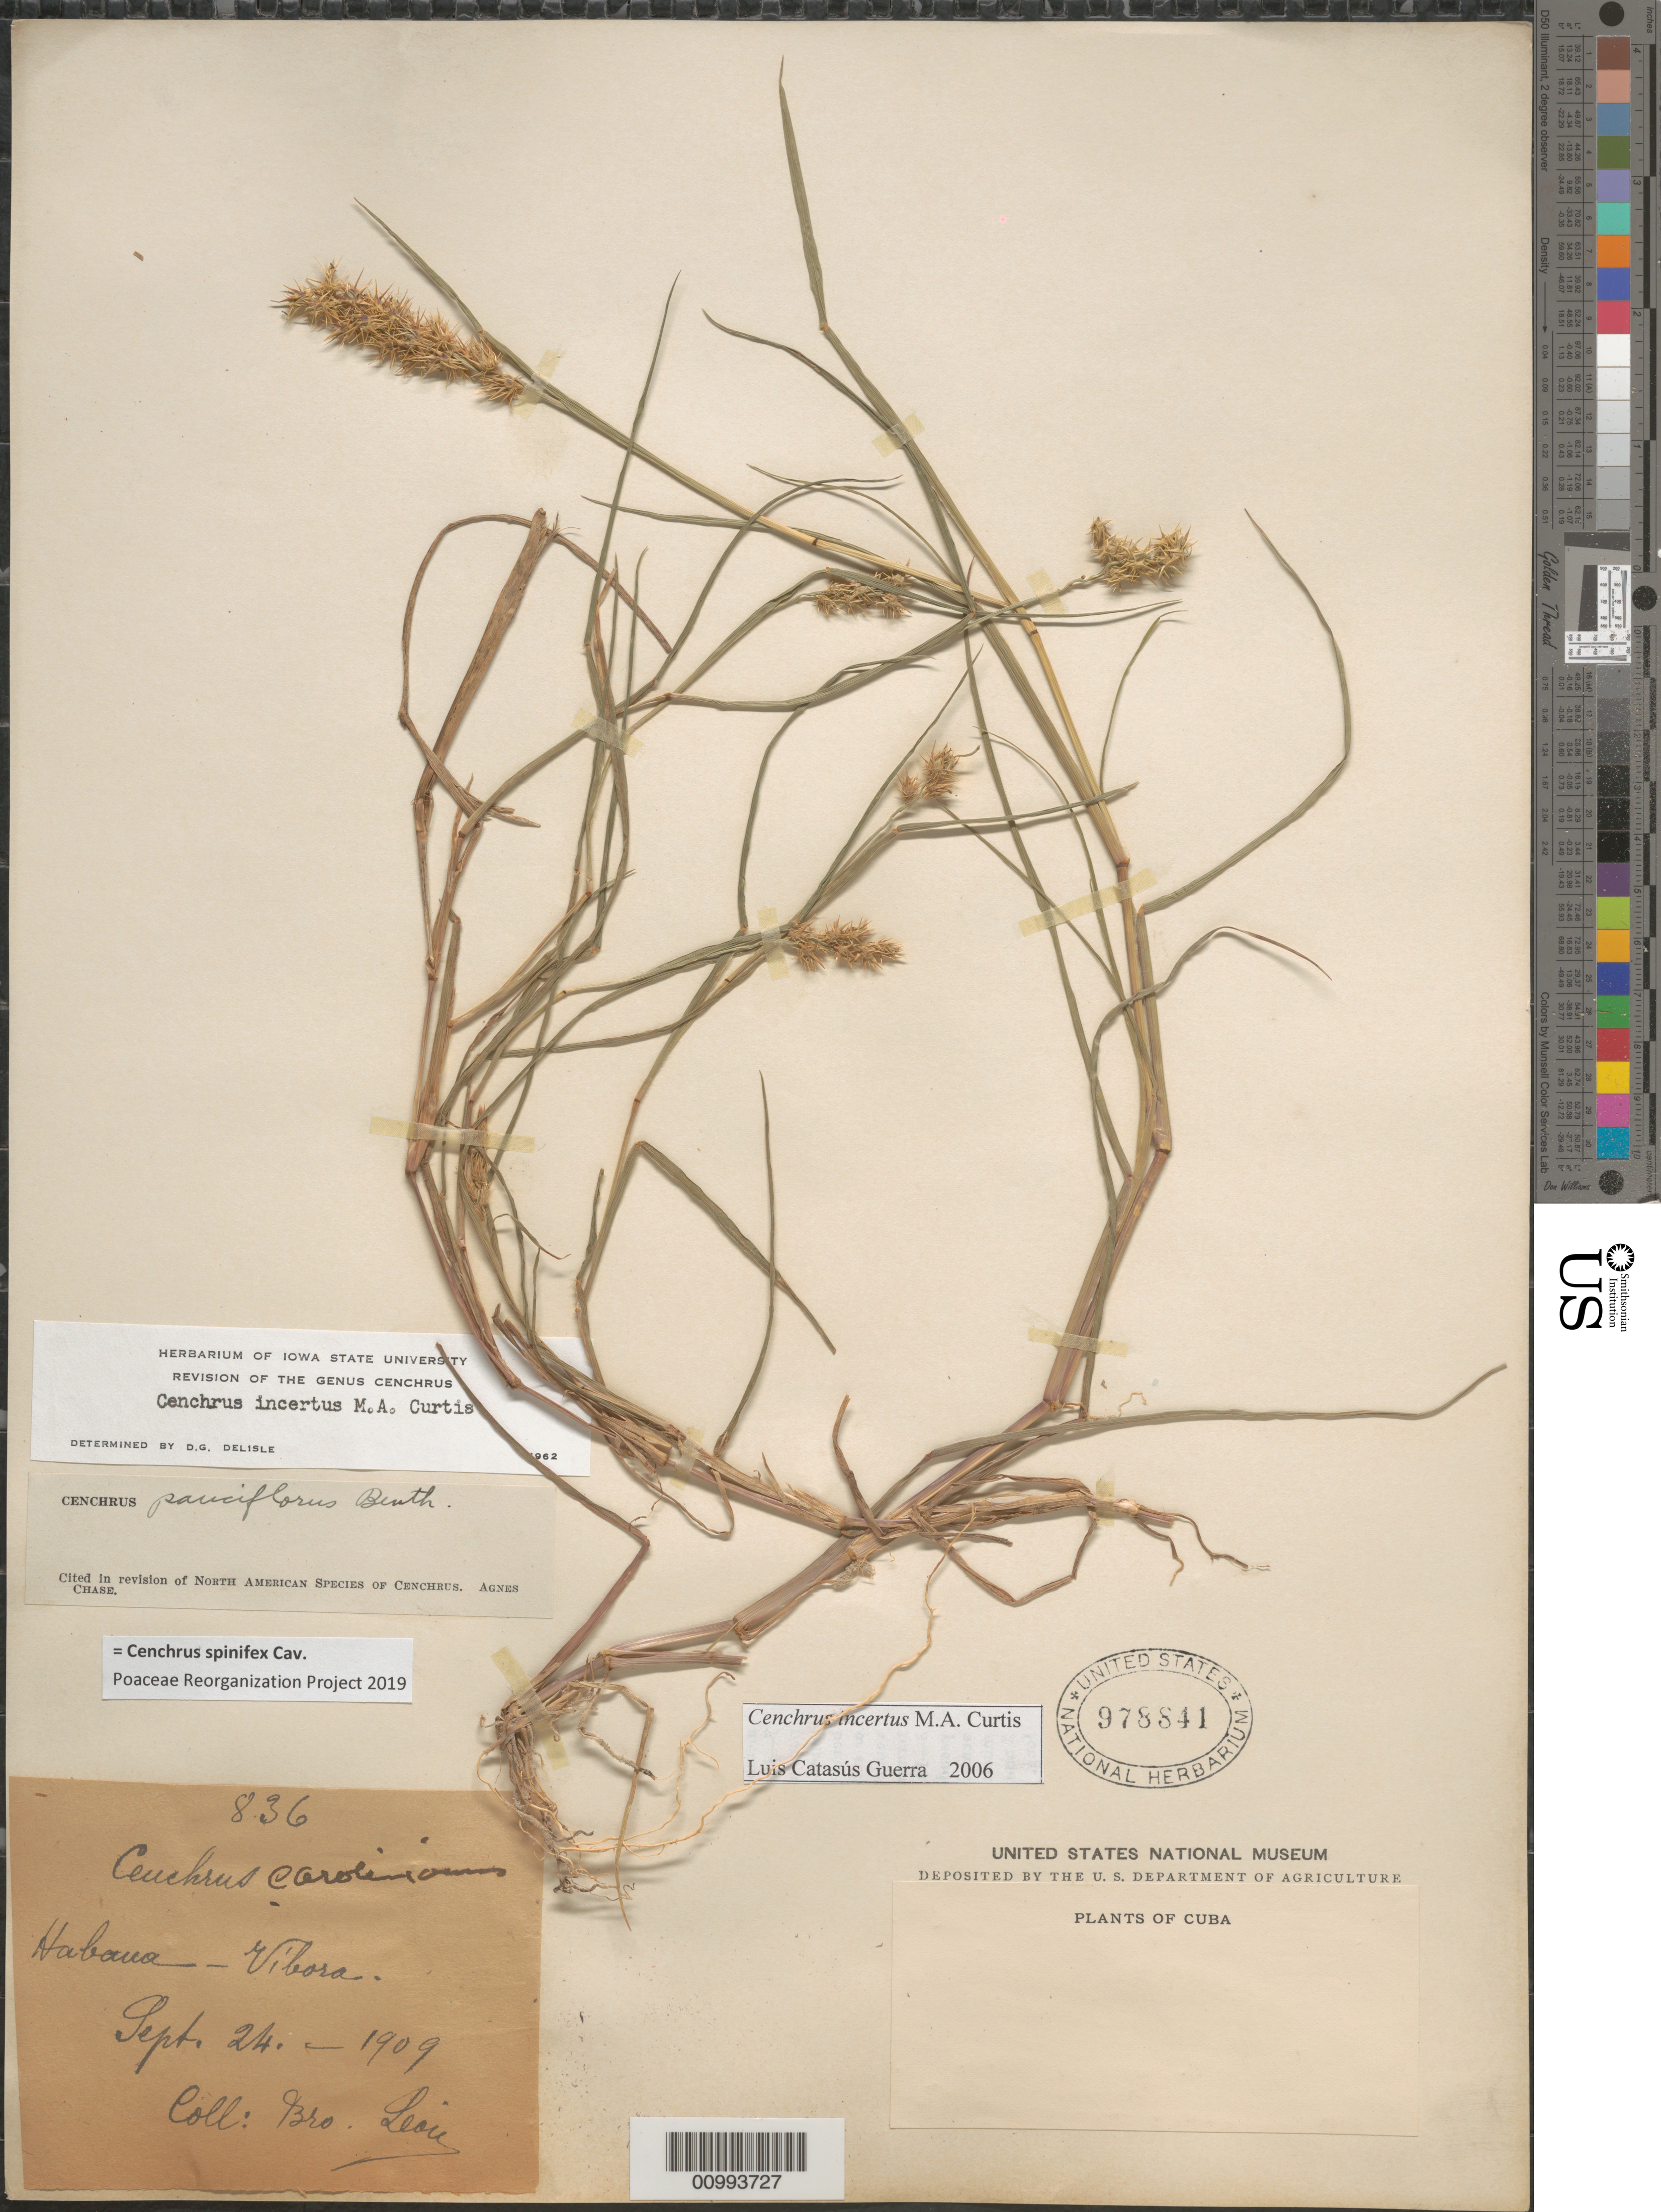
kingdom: Plantae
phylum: Tracheophyta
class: Liliopsida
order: Poales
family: Poaceae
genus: Cenchrus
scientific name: Cenchrus spinifex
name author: Cav.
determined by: Poaceae Reorganization Project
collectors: Bro. León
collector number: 836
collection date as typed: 24 Sep 1909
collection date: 1909-09-24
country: Cuba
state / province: La Habana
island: Cuba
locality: Vibora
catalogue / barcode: US 978841